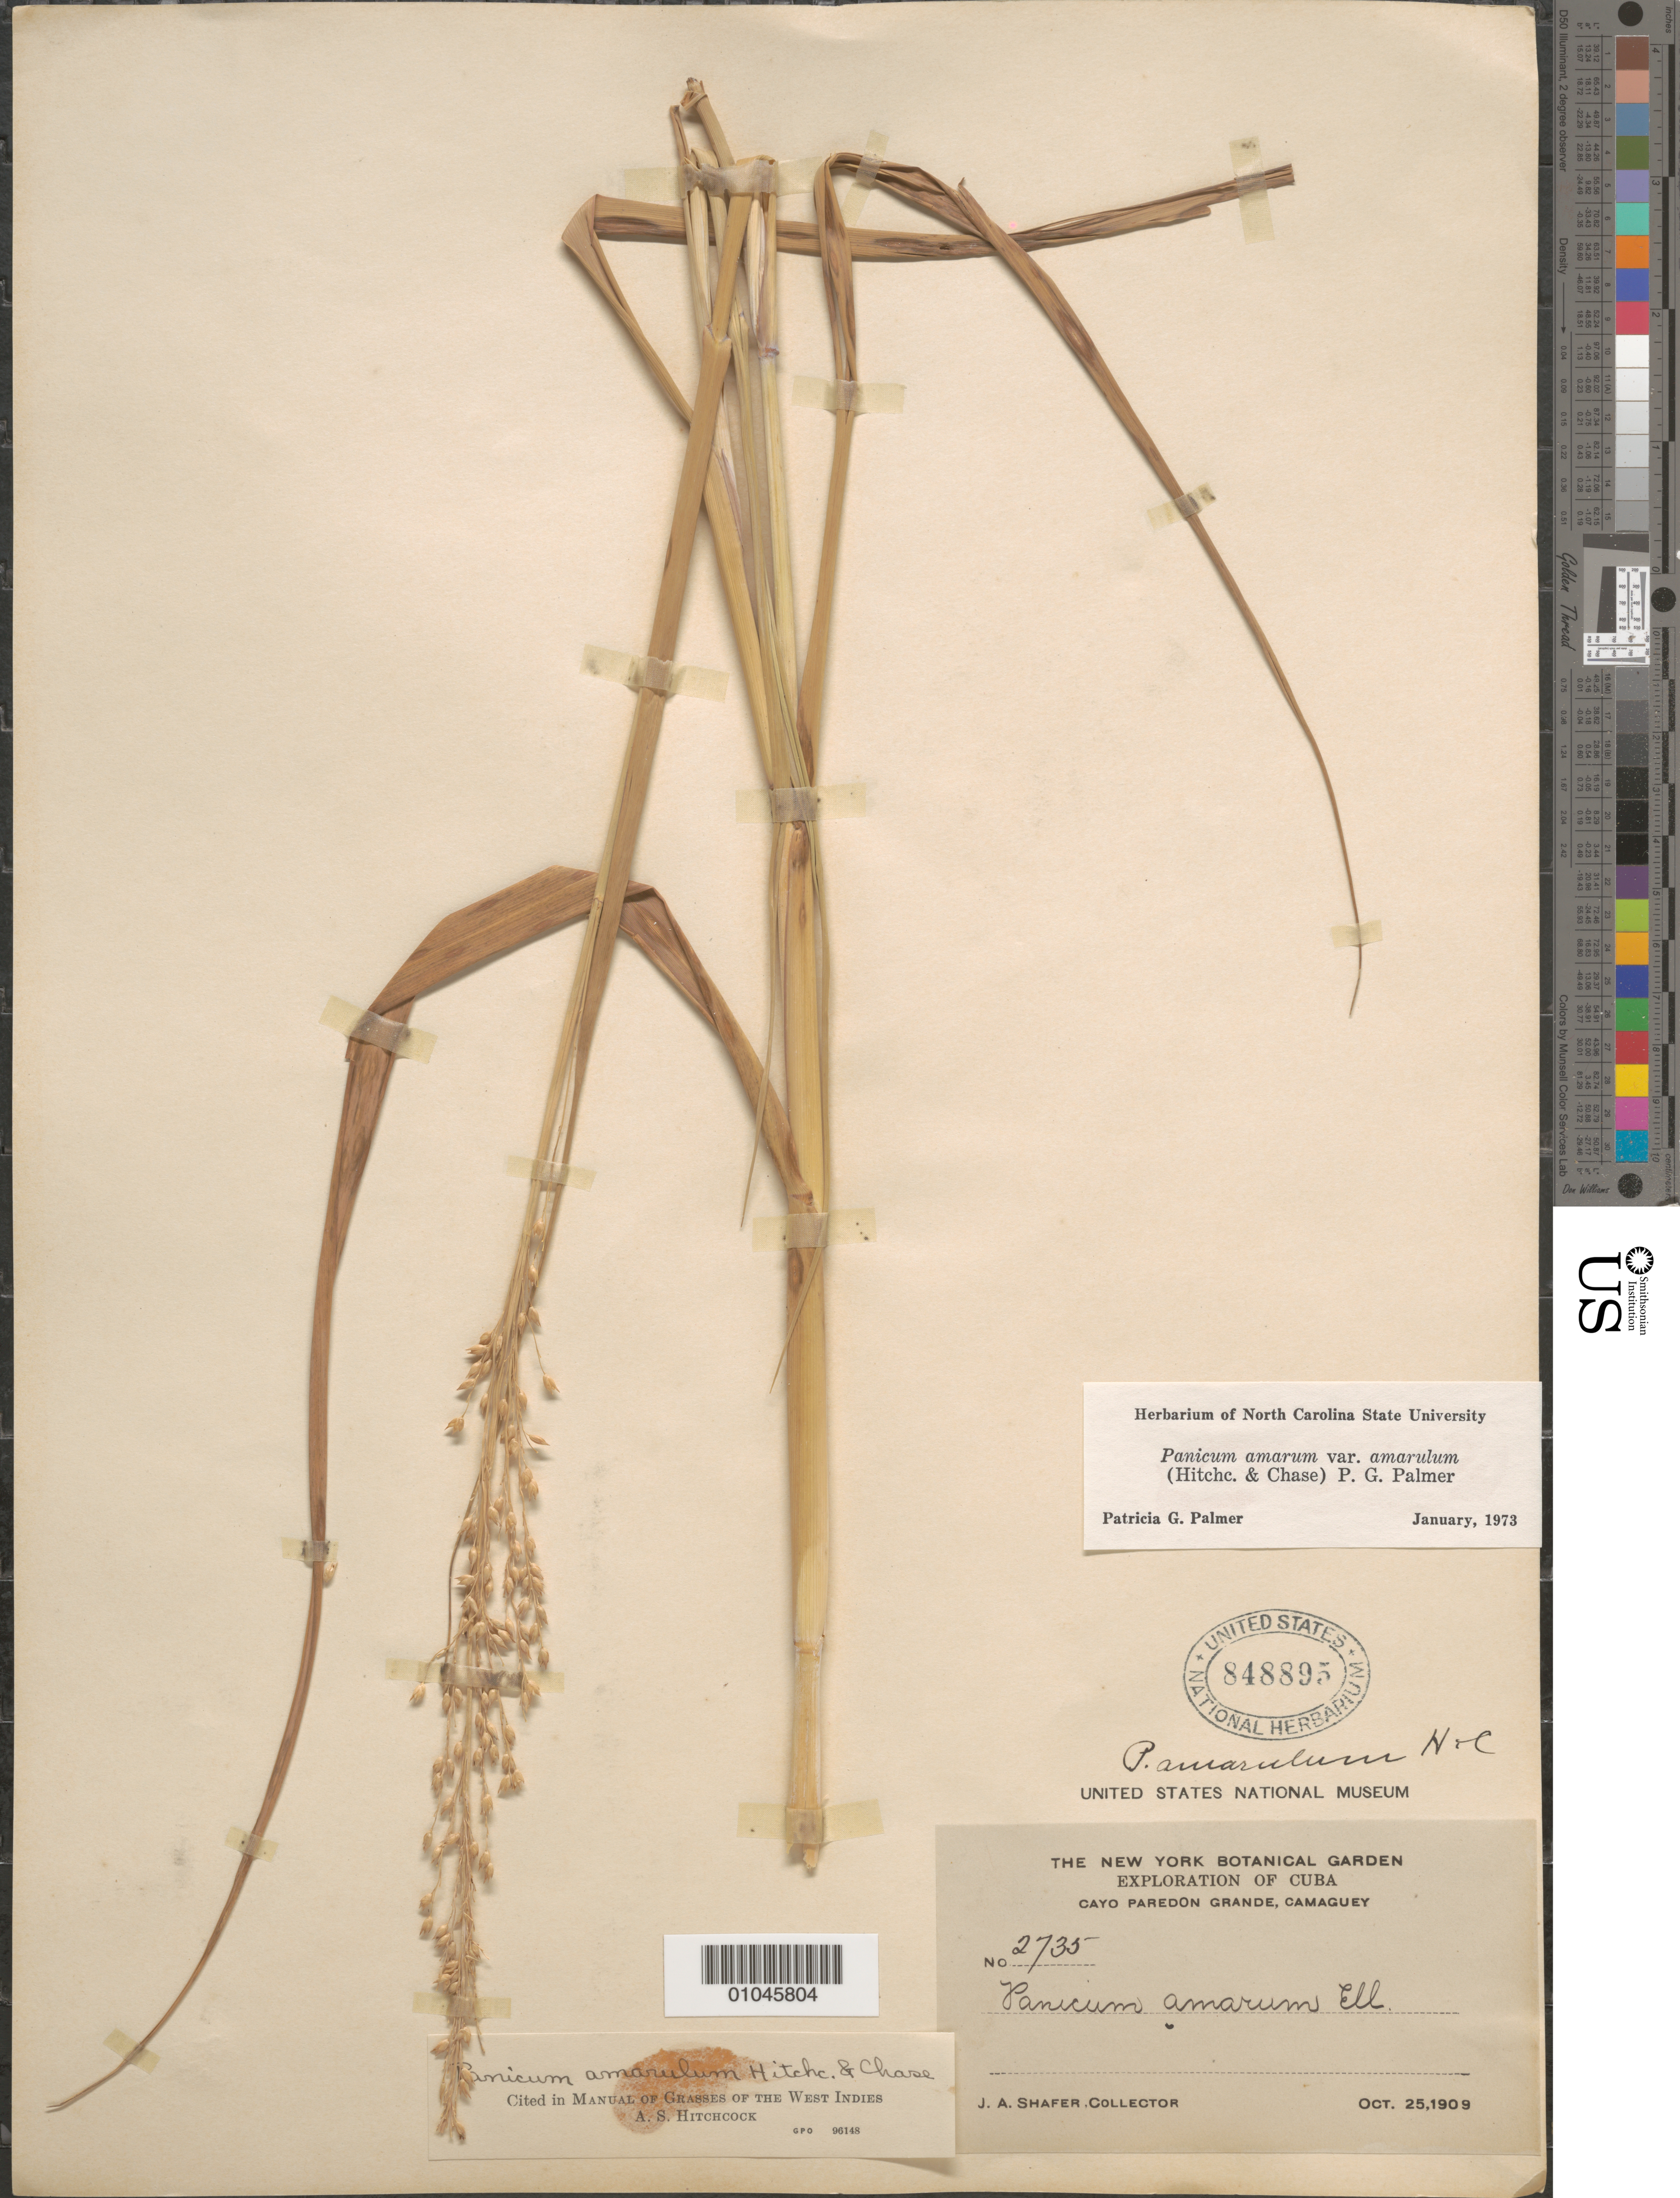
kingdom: Plantae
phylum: Tracheophyta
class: Liliopsida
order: Poales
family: Poaceae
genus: Panicum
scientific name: Panicum amarulum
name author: Hitchc. & Chase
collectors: J. A. Shafer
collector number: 2735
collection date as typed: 25 Oct 1909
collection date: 1909-10-25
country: Cuba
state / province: Camagüey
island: Cuba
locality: Cayo Paredon Grande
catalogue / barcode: US 848895